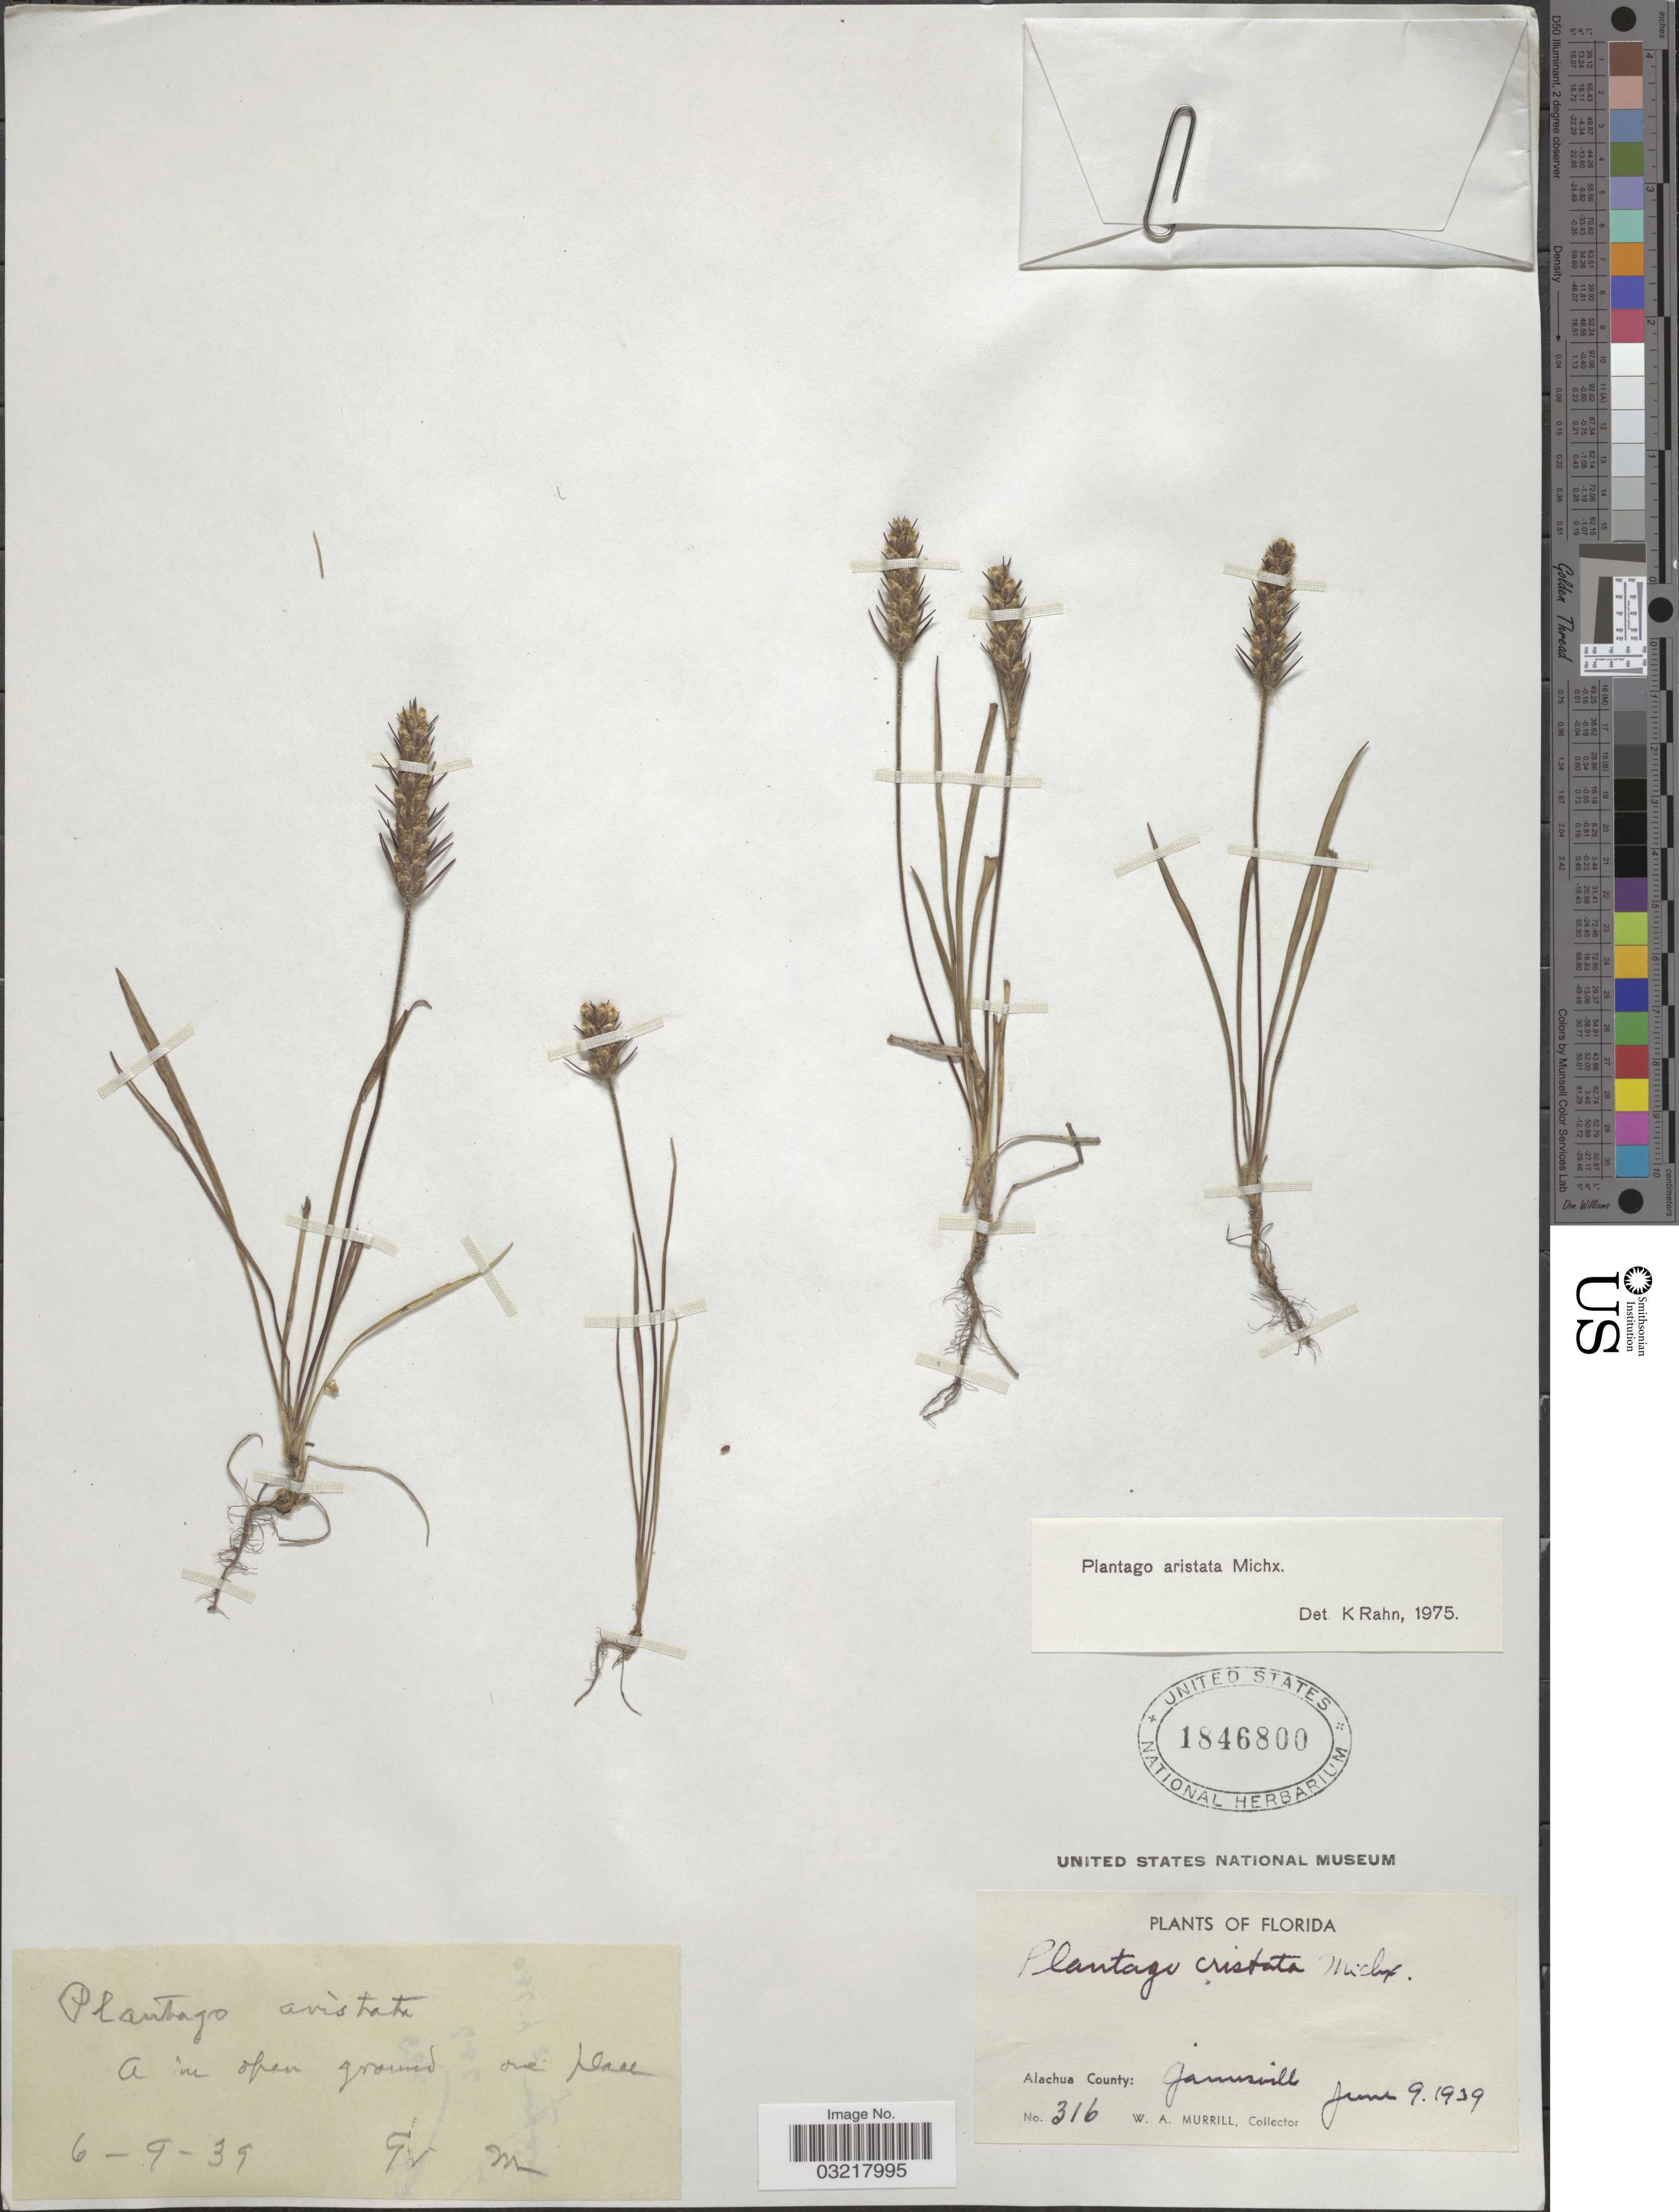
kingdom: Plantae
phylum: Tracheophyta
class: Magnoliopsida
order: Lamiales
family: Plantaginaceae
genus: Plantago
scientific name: Plantago aristata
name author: Michx.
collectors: W. A. Murrill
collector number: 316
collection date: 1939-06-09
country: United States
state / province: Florida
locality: Alachua County: Gainesville.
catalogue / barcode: US 1846800